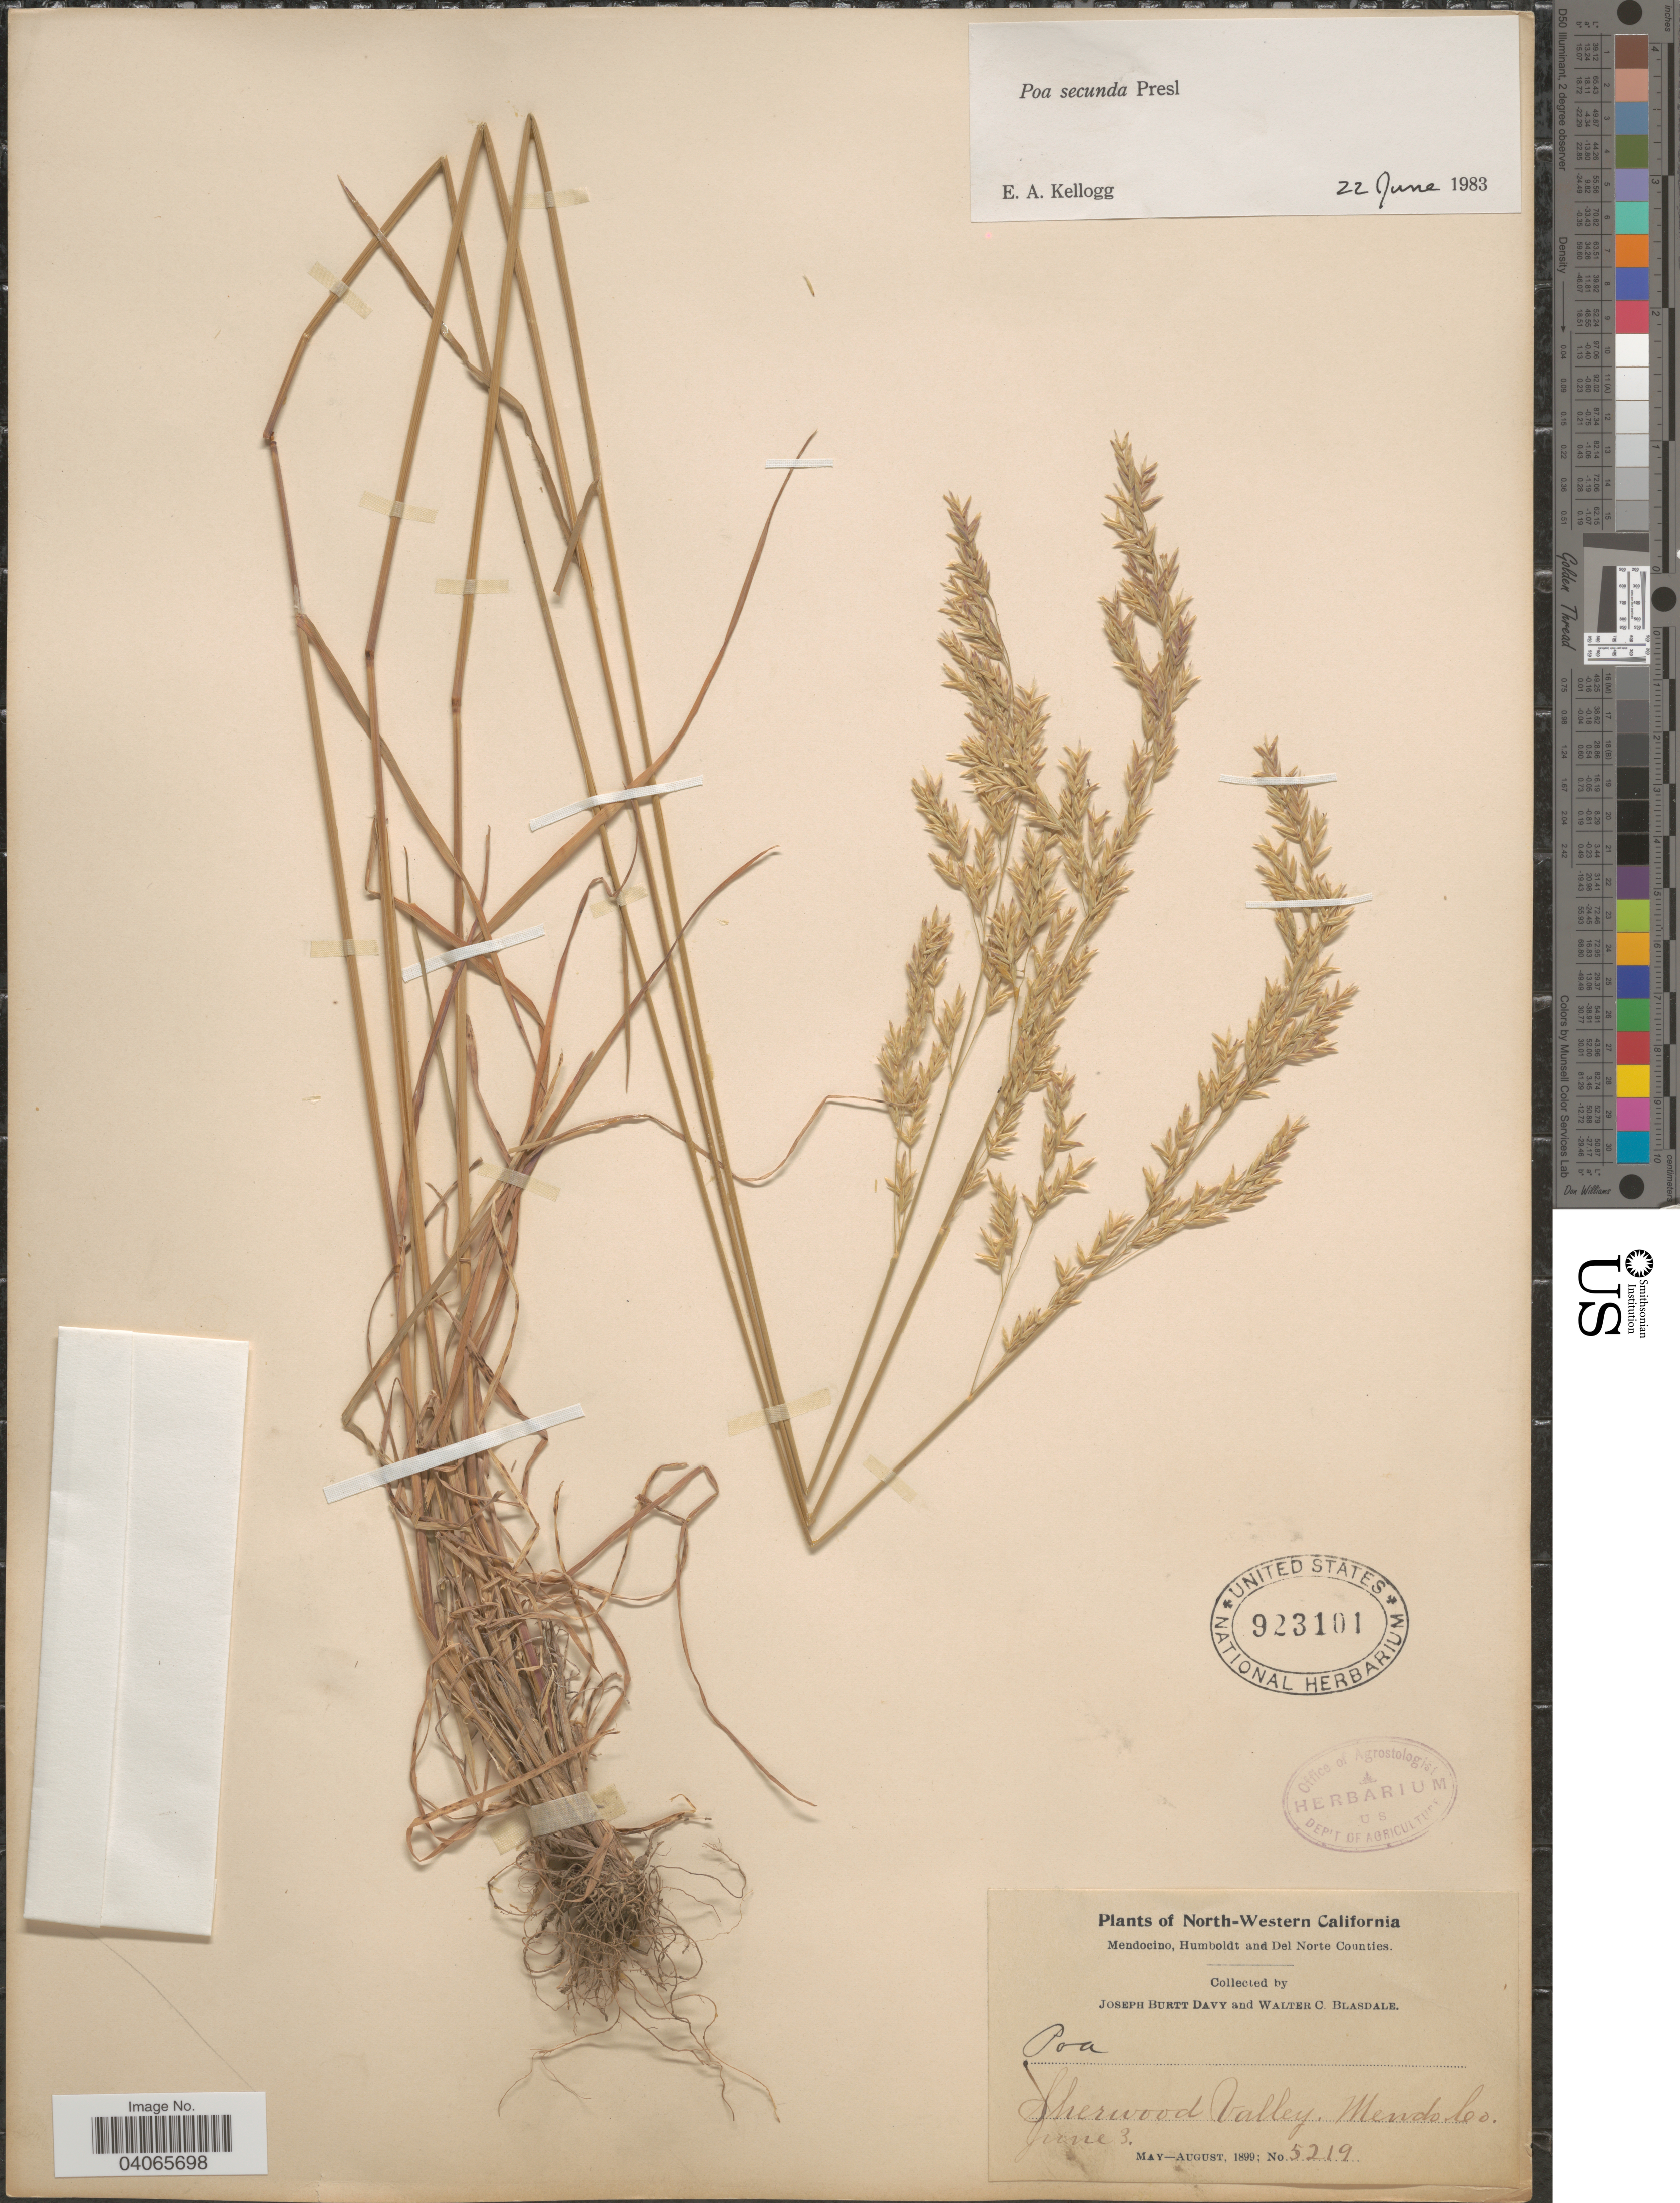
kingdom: Plantae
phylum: Tracheophyta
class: Liliopsida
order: Poales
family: Poaceae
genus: Poa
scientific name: Poa secunda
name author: J. Presl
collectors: J. Burtt Davy & W. Blasdale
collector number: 5219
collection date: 1899-06-03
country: United States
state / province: California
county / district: Mendocino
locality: North-Western California. Sherwood Valley. Mendo Co.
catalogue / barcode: US 923101